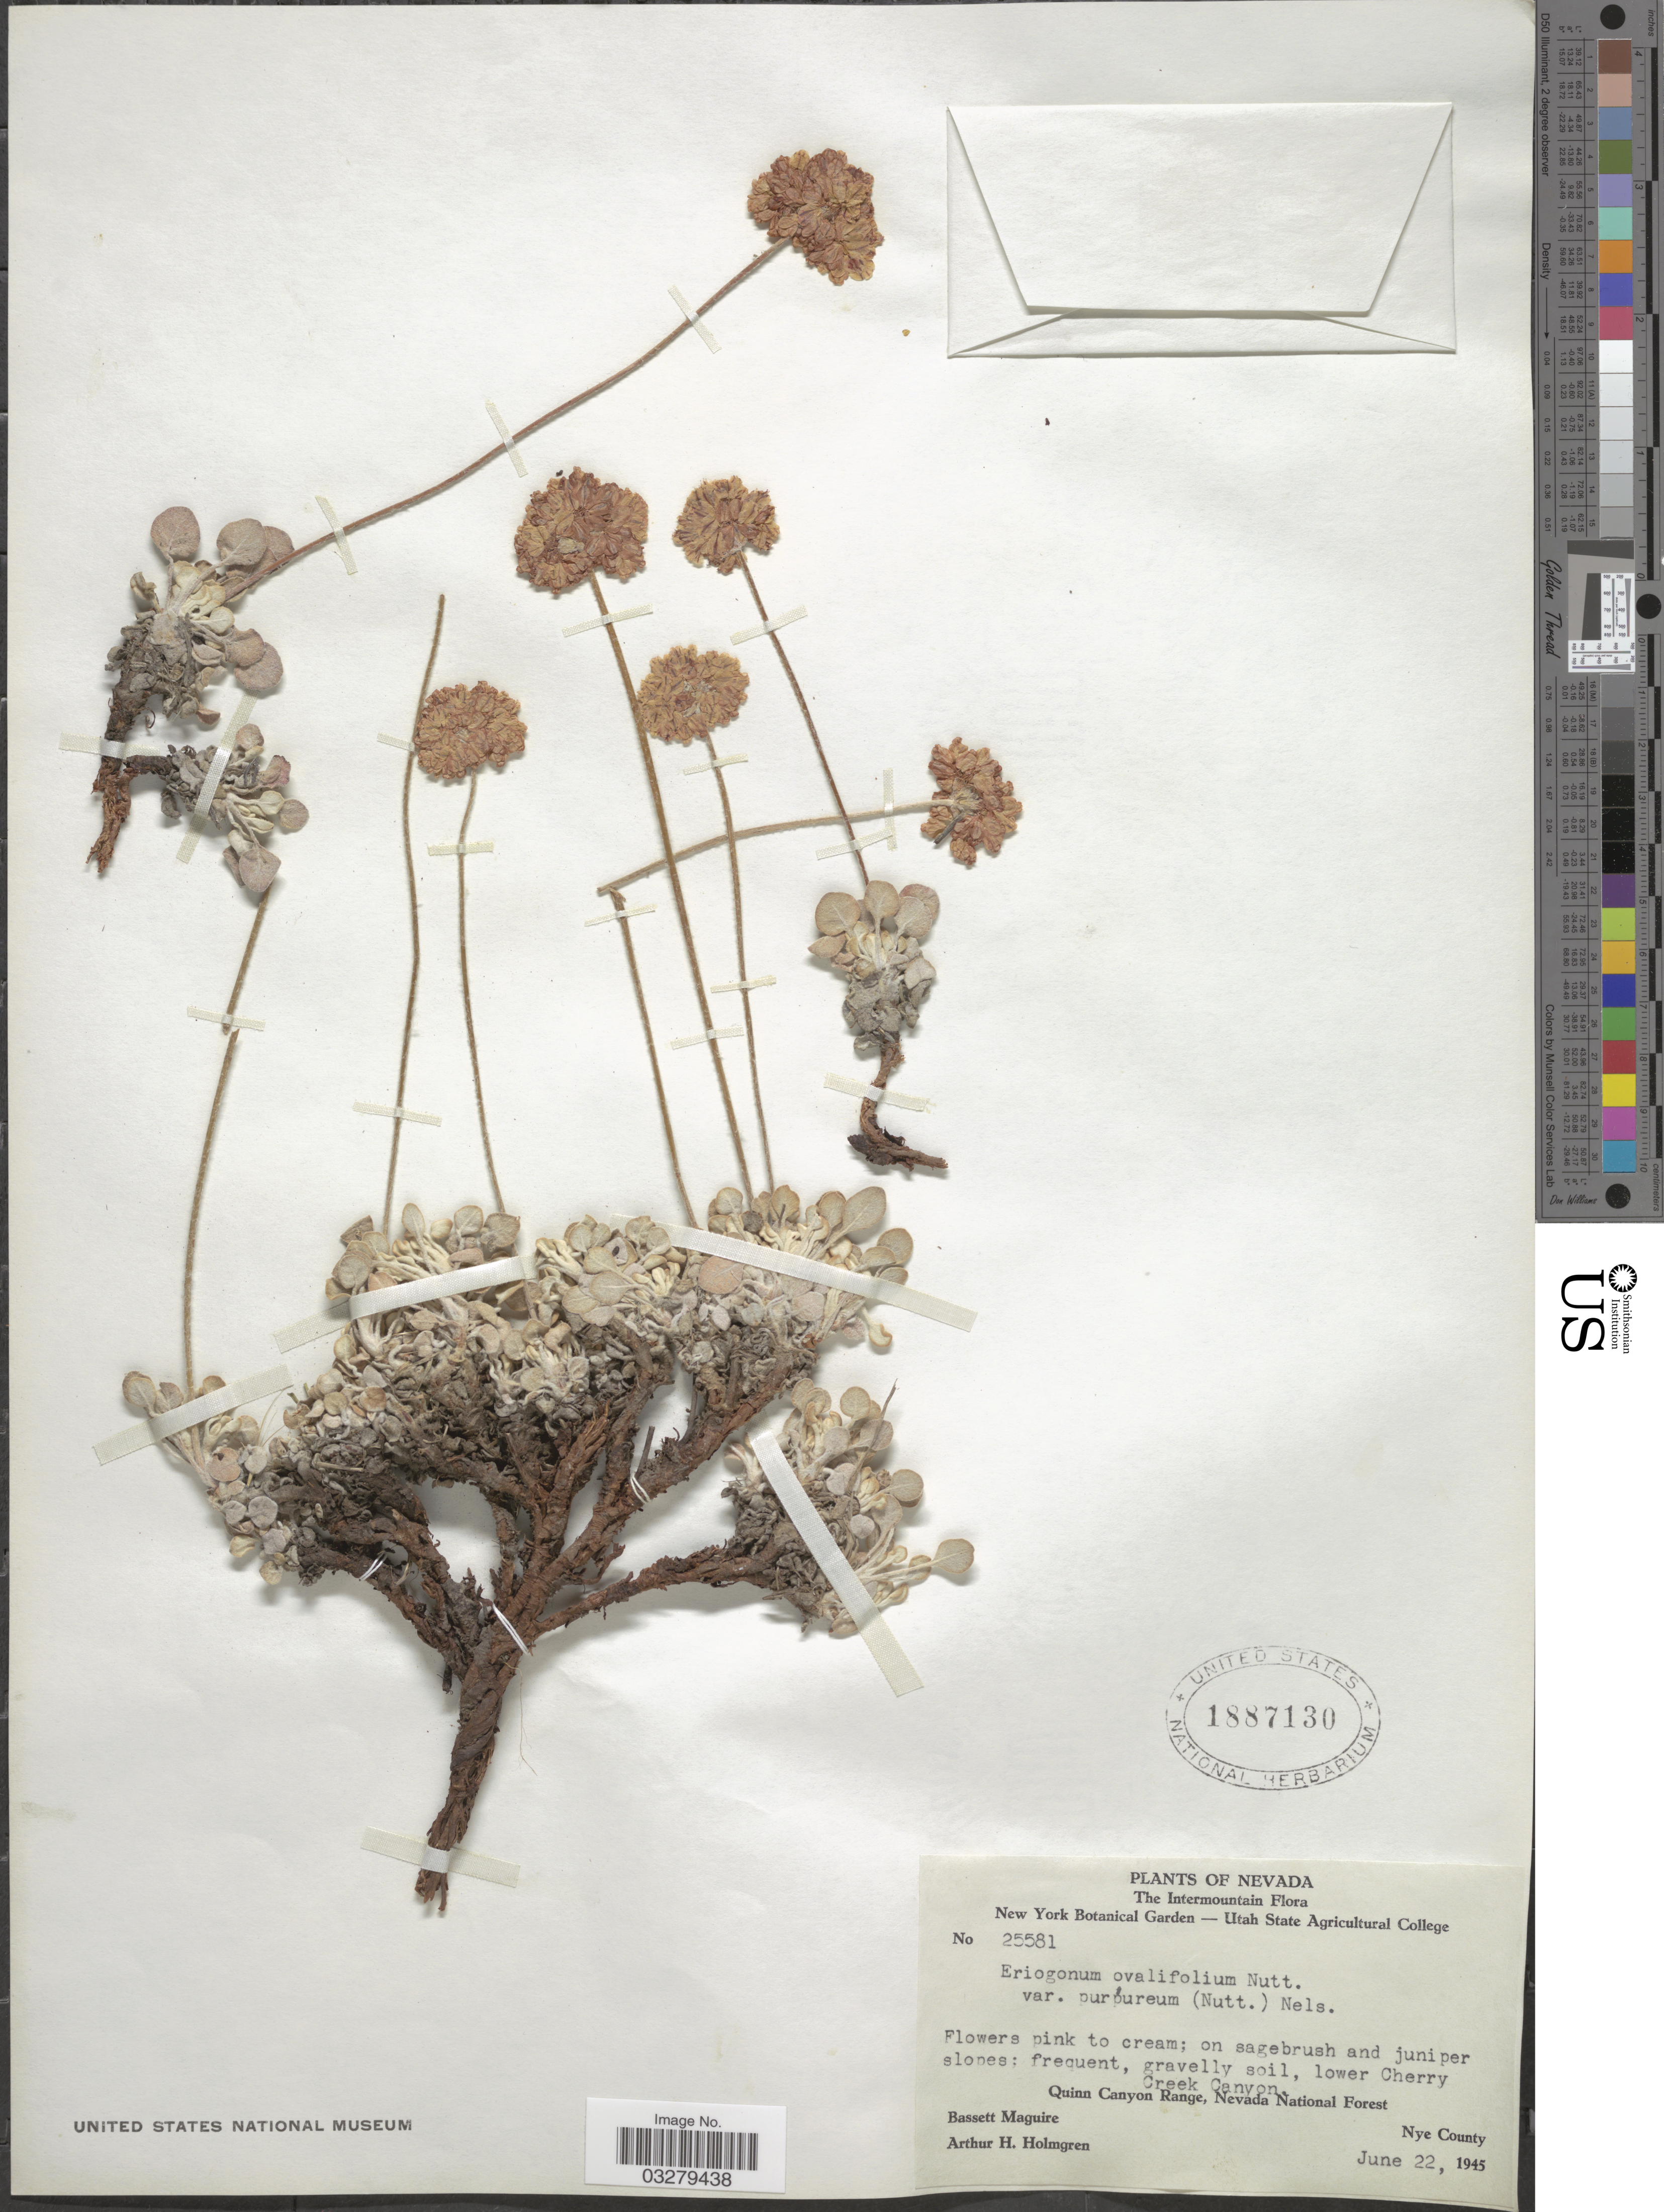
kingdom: Plantae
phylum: Tracheophyta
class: Magnoliopsida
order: Caryophyllales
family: Polygonaceae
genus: Eriogonum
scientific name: Eriogonum ovalifolium var. purpureum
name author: (Nutt.) Durand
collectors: B. Maguire & A. H. Holmgren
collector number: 25581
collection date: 1945-06-22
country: United States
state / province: Nevada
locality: The Intermountain, lower Cherry Creek Canyon, Quinn Canyon Range, Nevada National Forest, Nye County.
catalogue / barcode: US 1887130